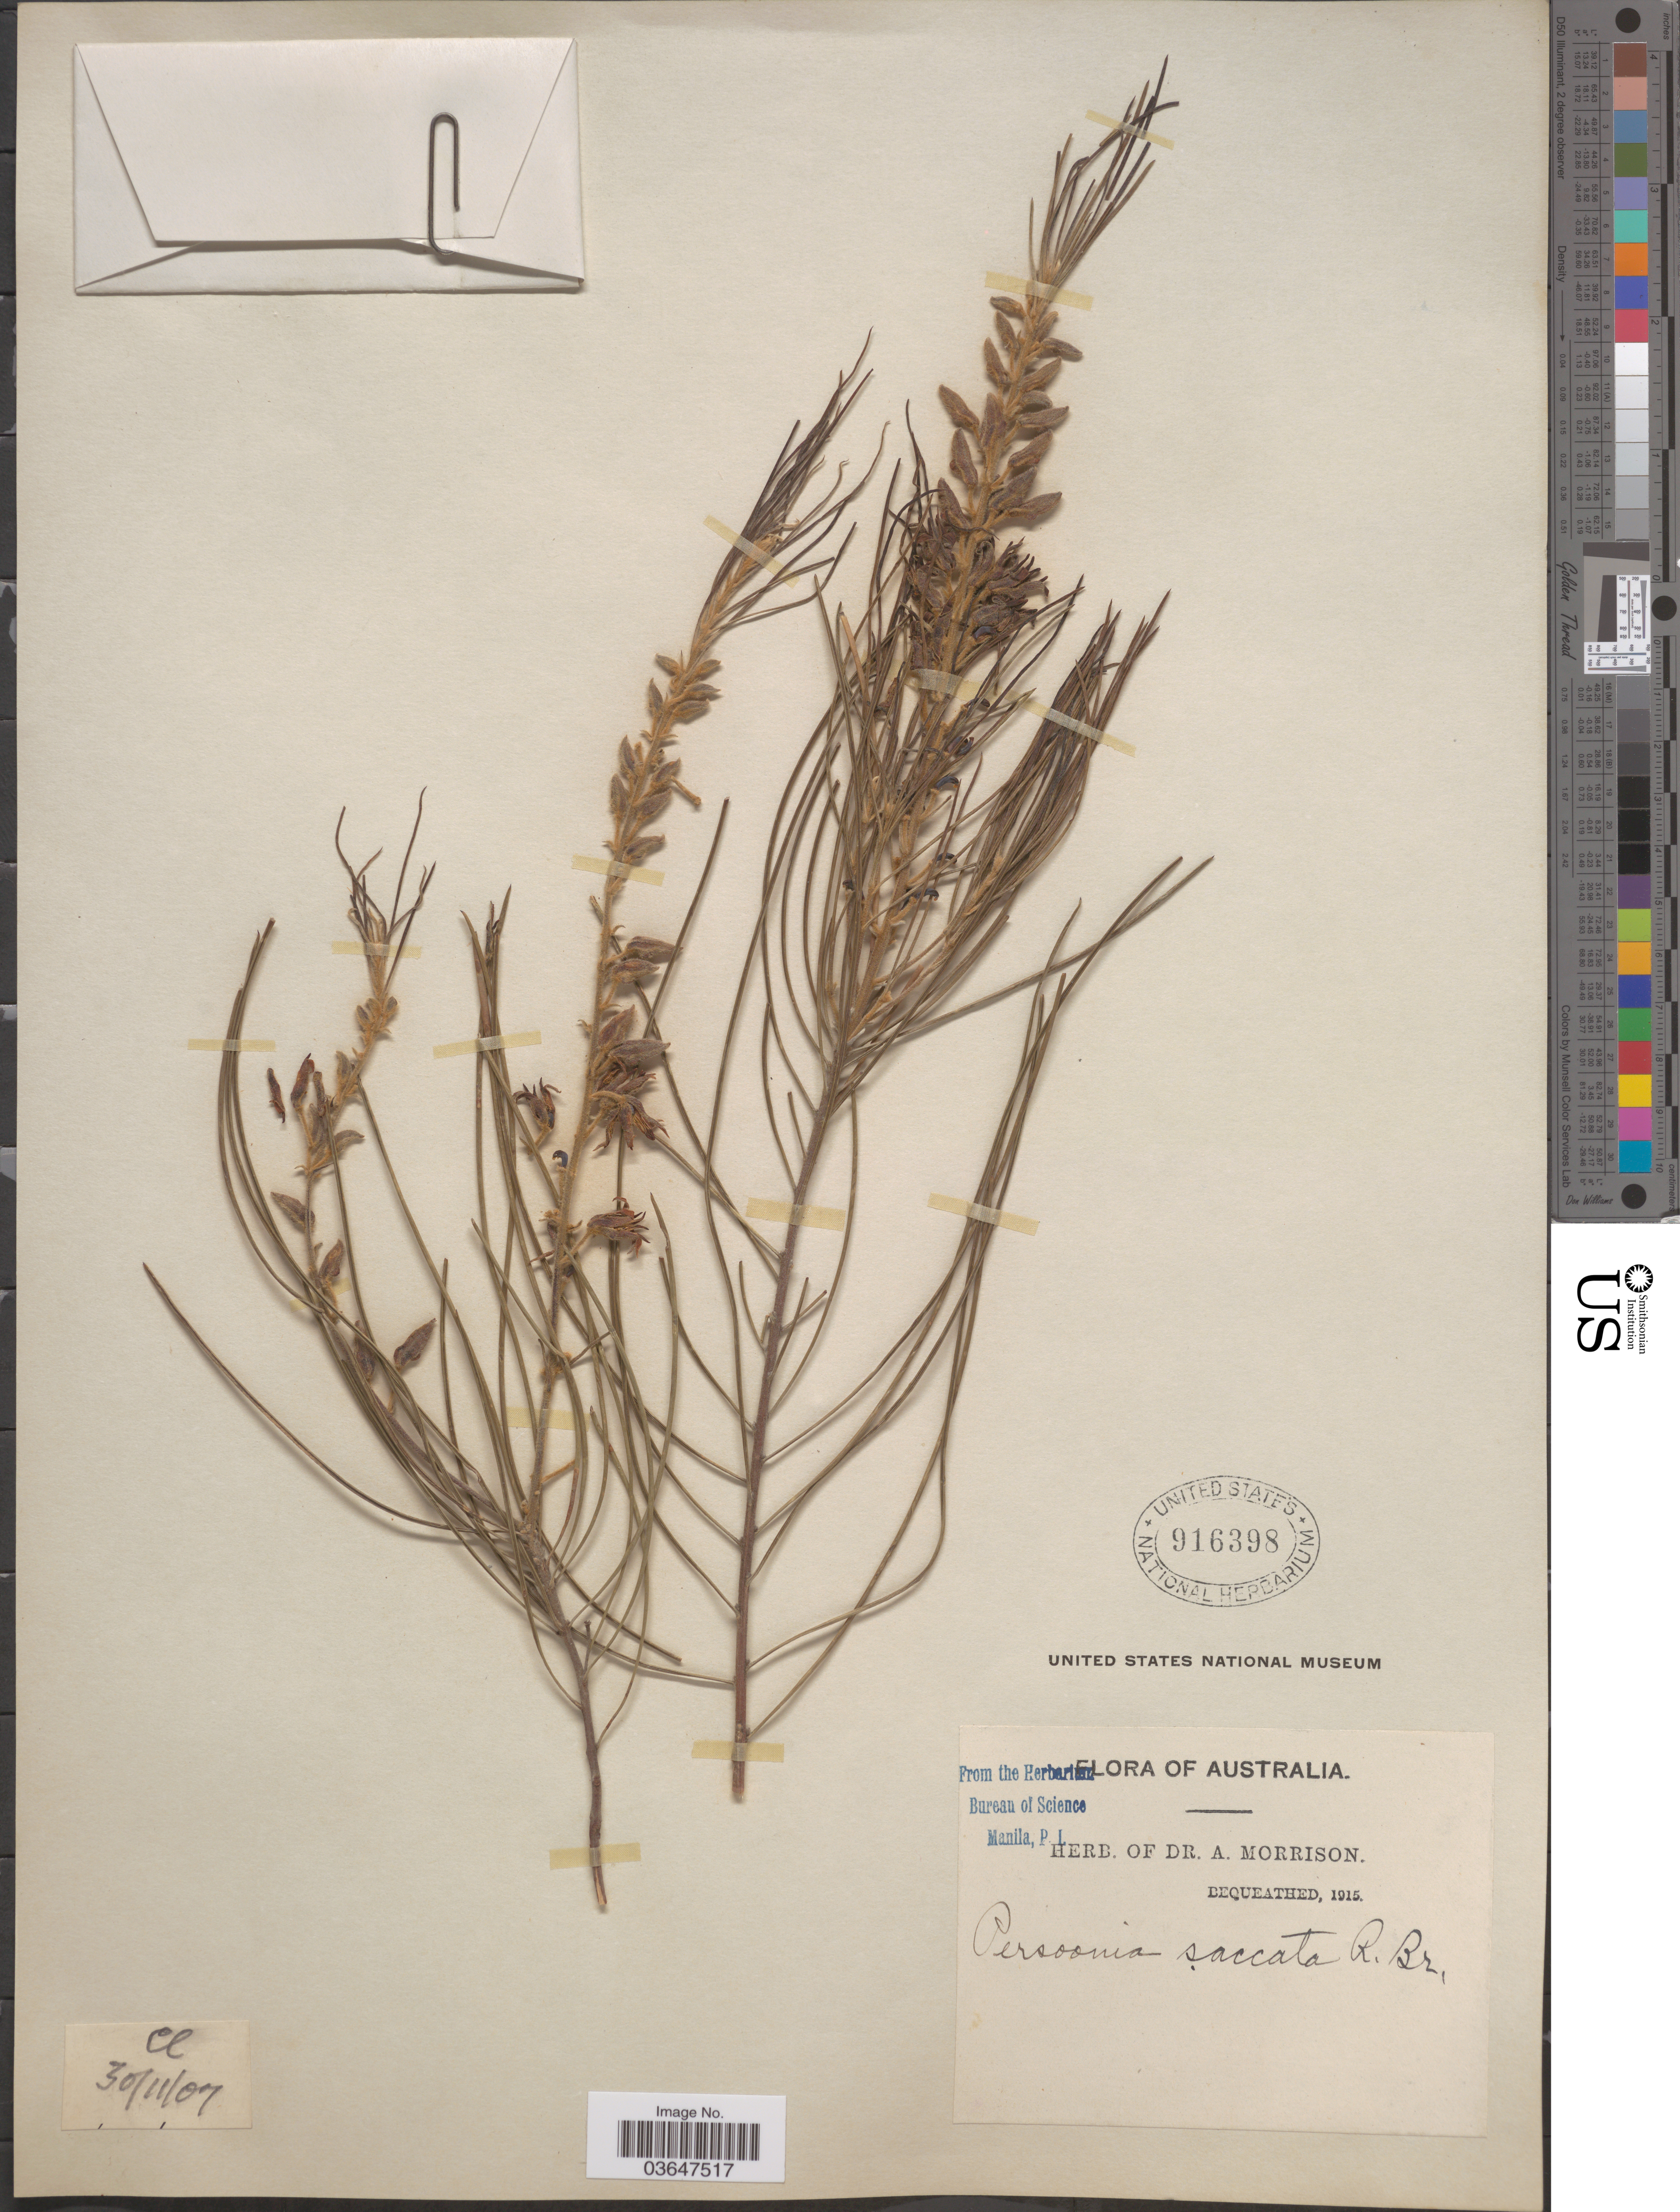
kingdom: Plantae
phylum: Tracheophyta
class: Magnoliopsida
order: Proteales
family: Proteaceae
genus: Persoonia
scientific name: Persoonia saccata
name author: R. Br.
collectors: A. Morrison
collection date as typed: Transcribed d/m/y: 30/11/7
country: Australia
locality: Cl. [unsure placement]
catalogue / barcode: US 916398